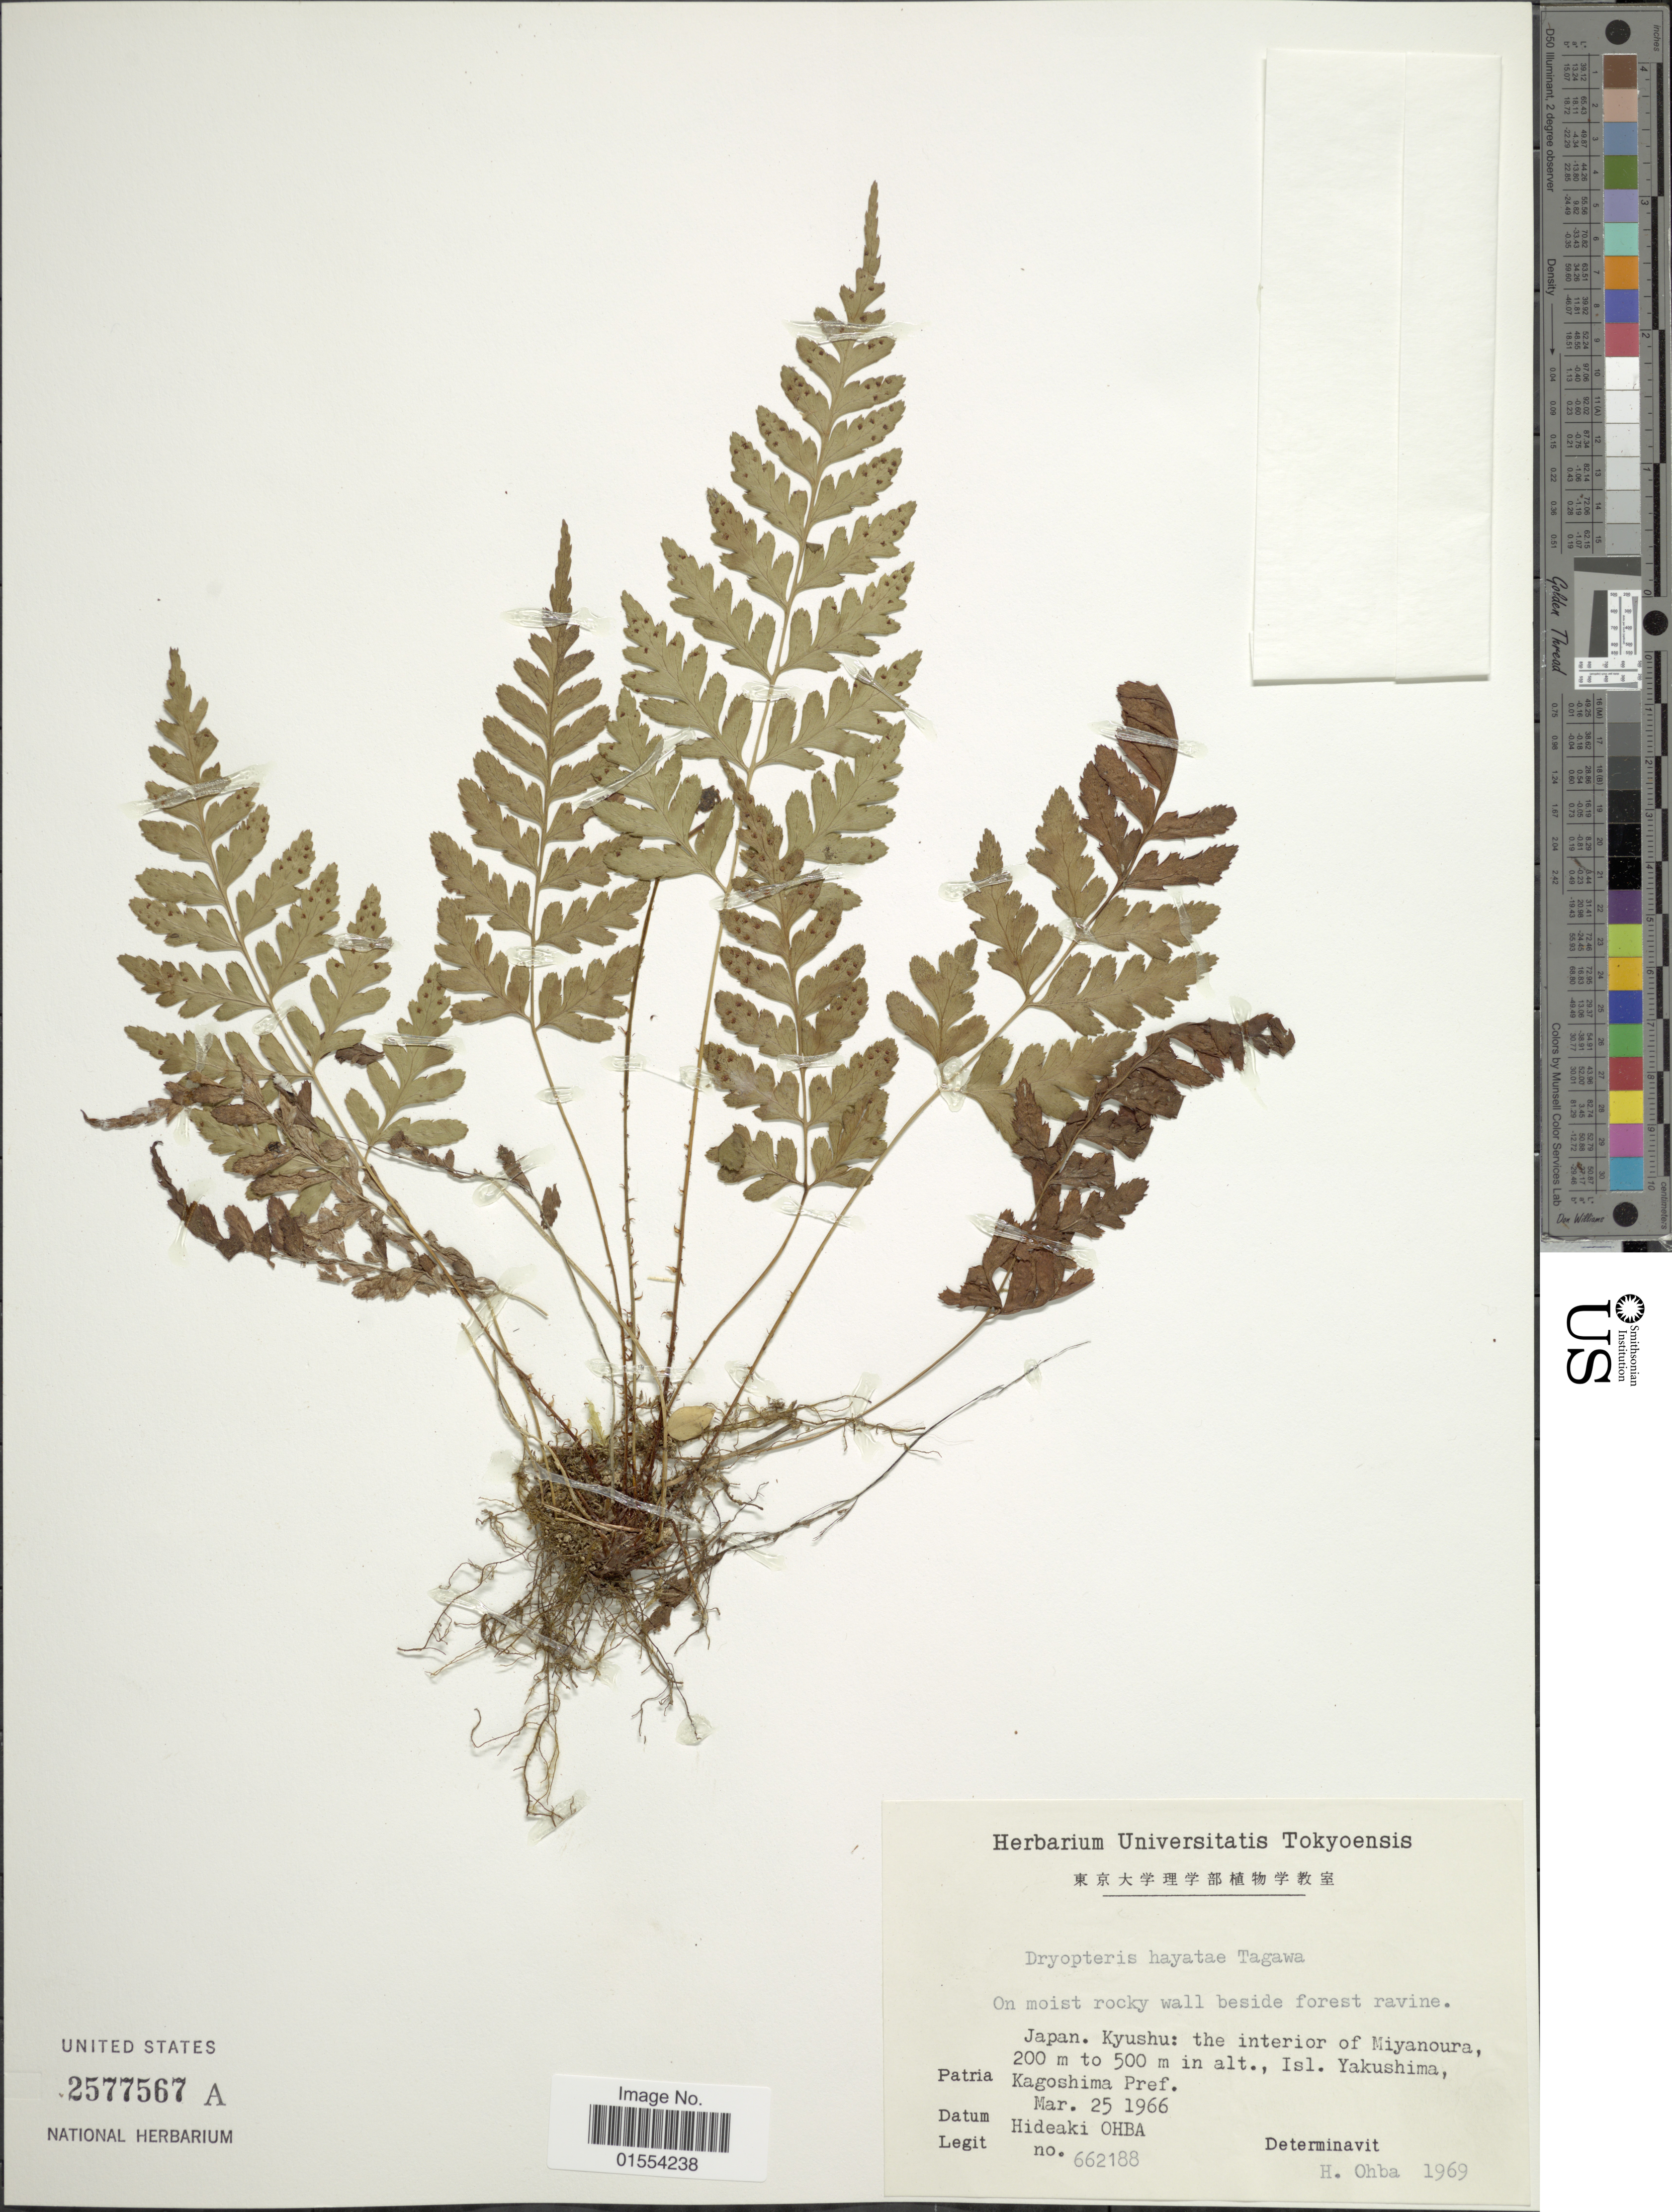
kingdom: Plantae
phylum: Tracheophyta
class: Polypodiopsida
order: Polypodiales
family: Dryopteridaceae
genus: Dryopteris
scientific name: Dryopteris hayatae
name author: Tagawa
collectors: H. Ohba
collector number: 662188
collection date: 1966-03-25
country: Japan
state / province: Kagosima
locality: Japan. Kyushu: the interior of Miyanoura, Isl. Yakushima.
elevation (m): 200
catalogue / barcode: US 2577567A